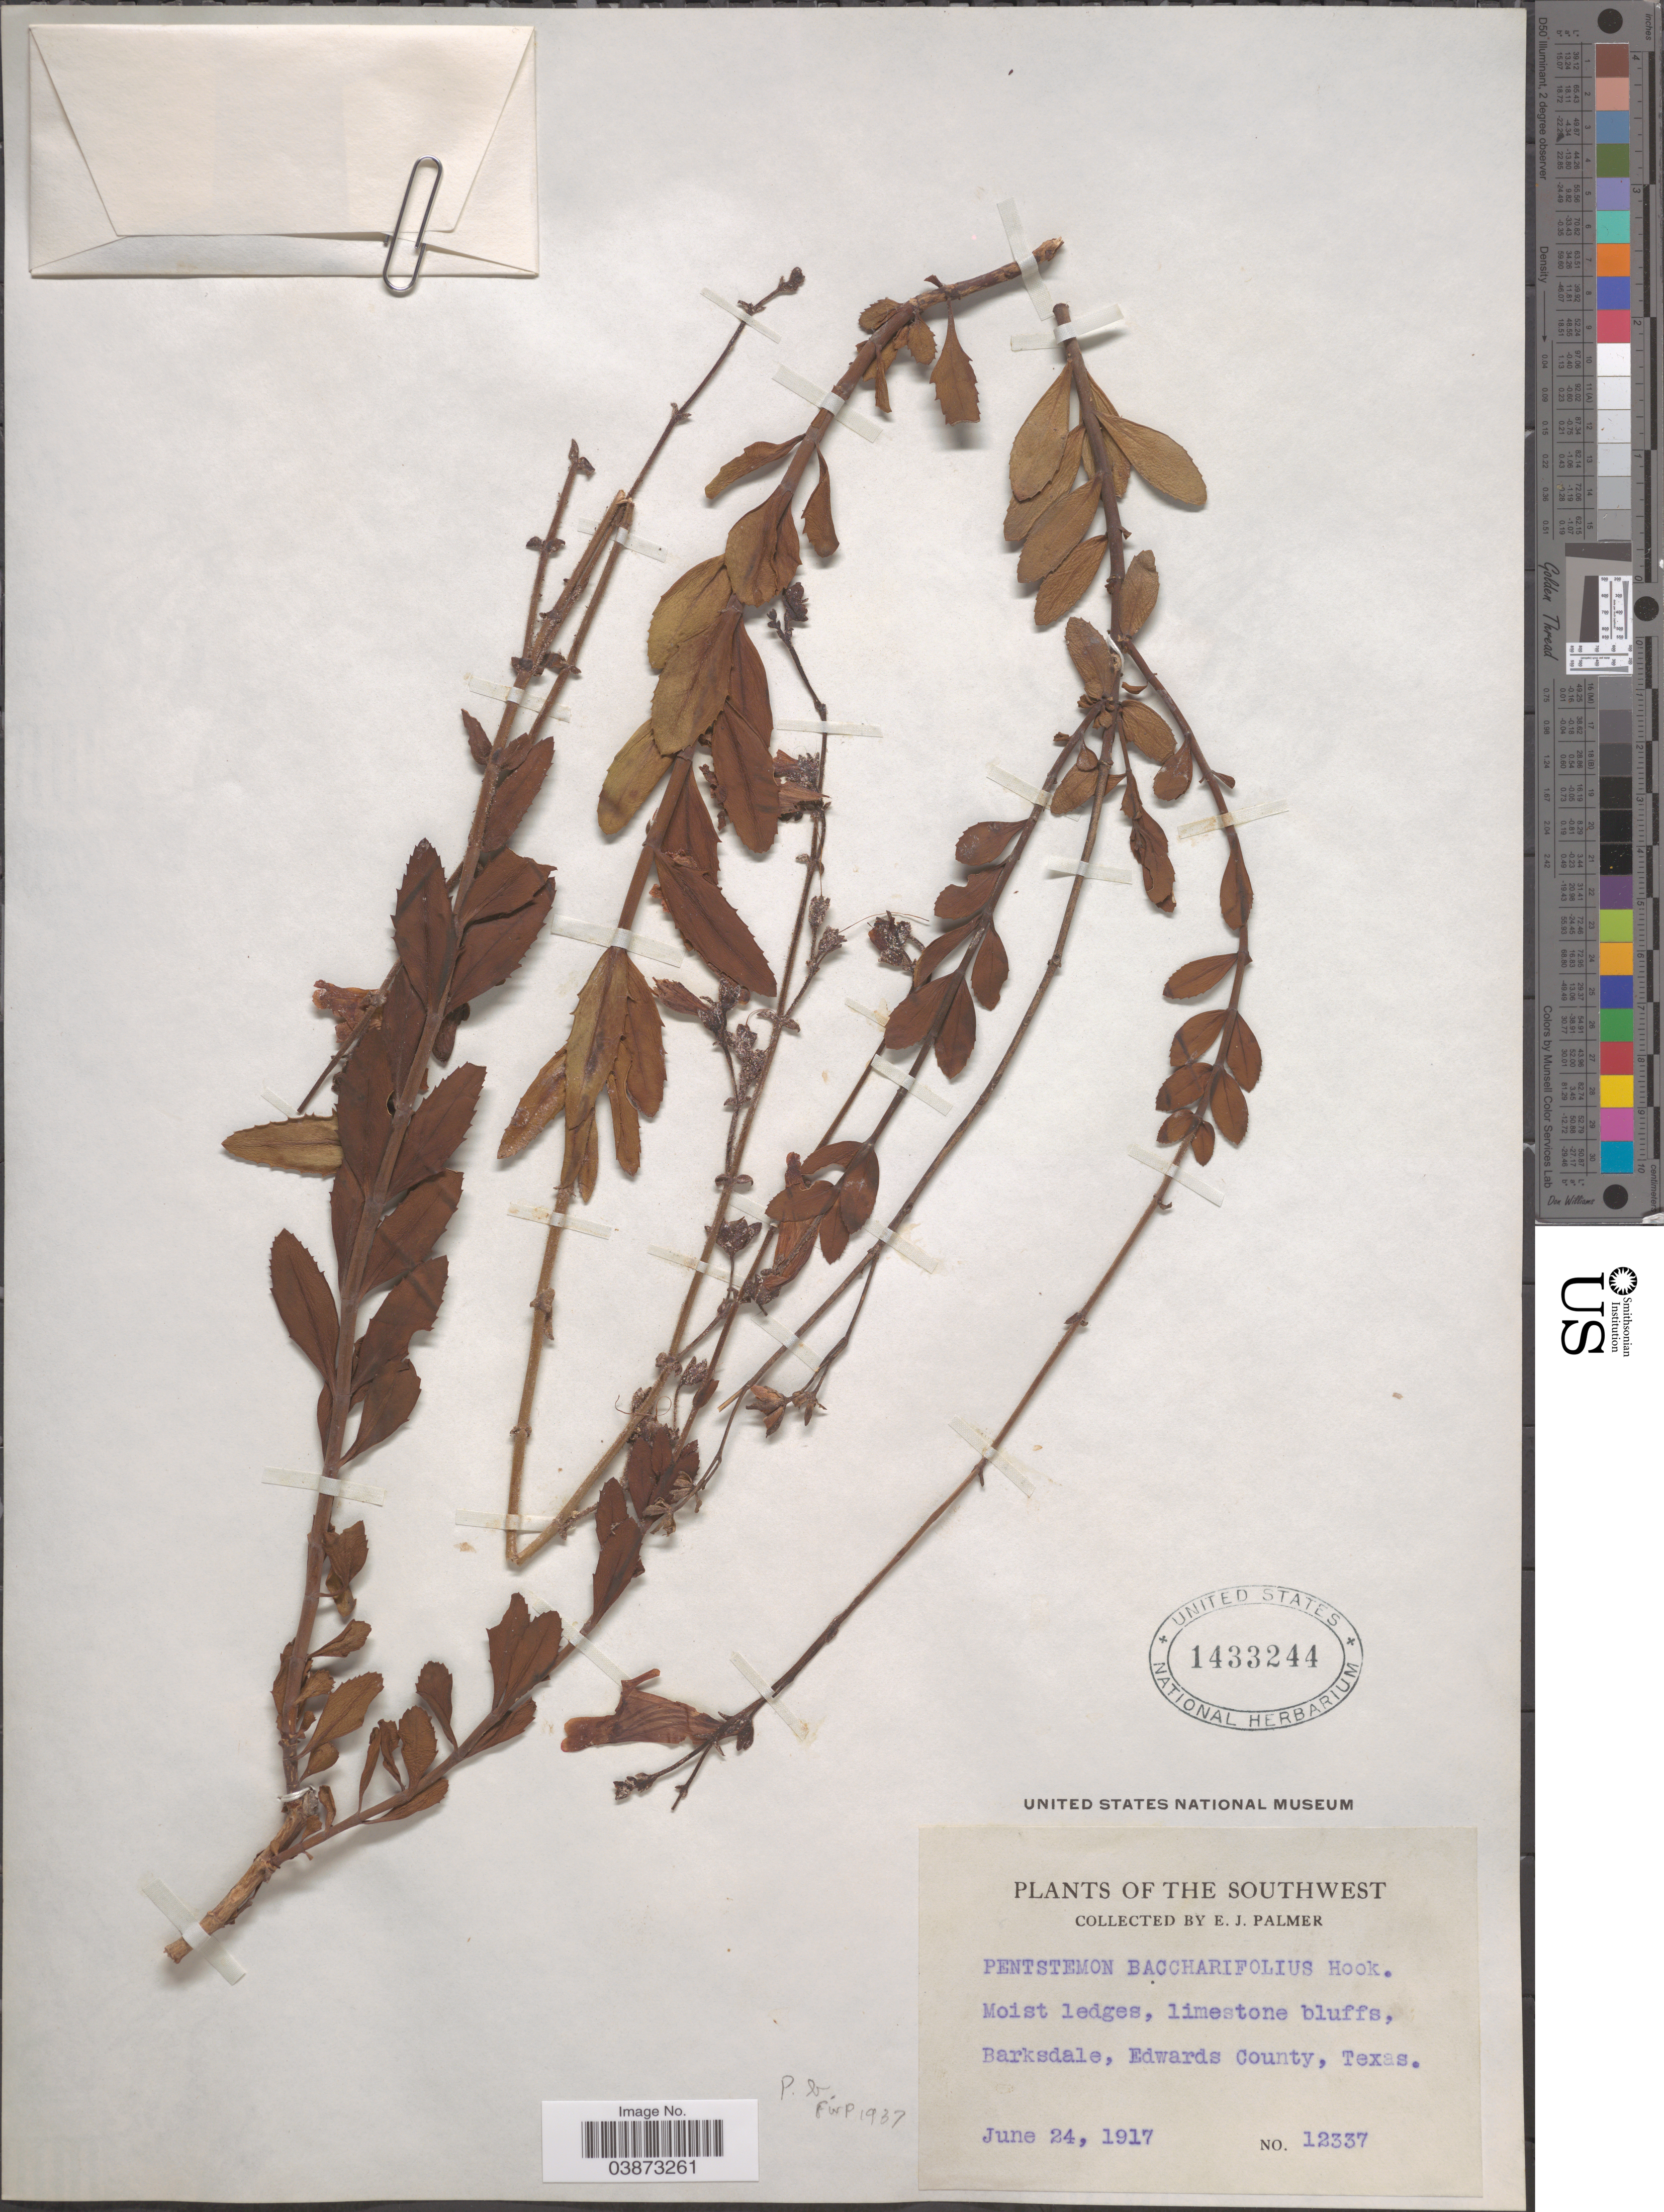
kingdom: Plantae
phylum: Tracheophyta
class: Magnoliopsida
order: Lamiales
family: Plantaginaceae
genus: Penstemon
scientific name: Penstemon baccharifolius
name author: Hook.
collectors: E. J. Palmer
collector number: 12337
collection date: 1917-06-24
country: United States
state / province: Texas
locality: The Southwest. Barksdale, Edwards County.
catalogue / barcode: US 1433244